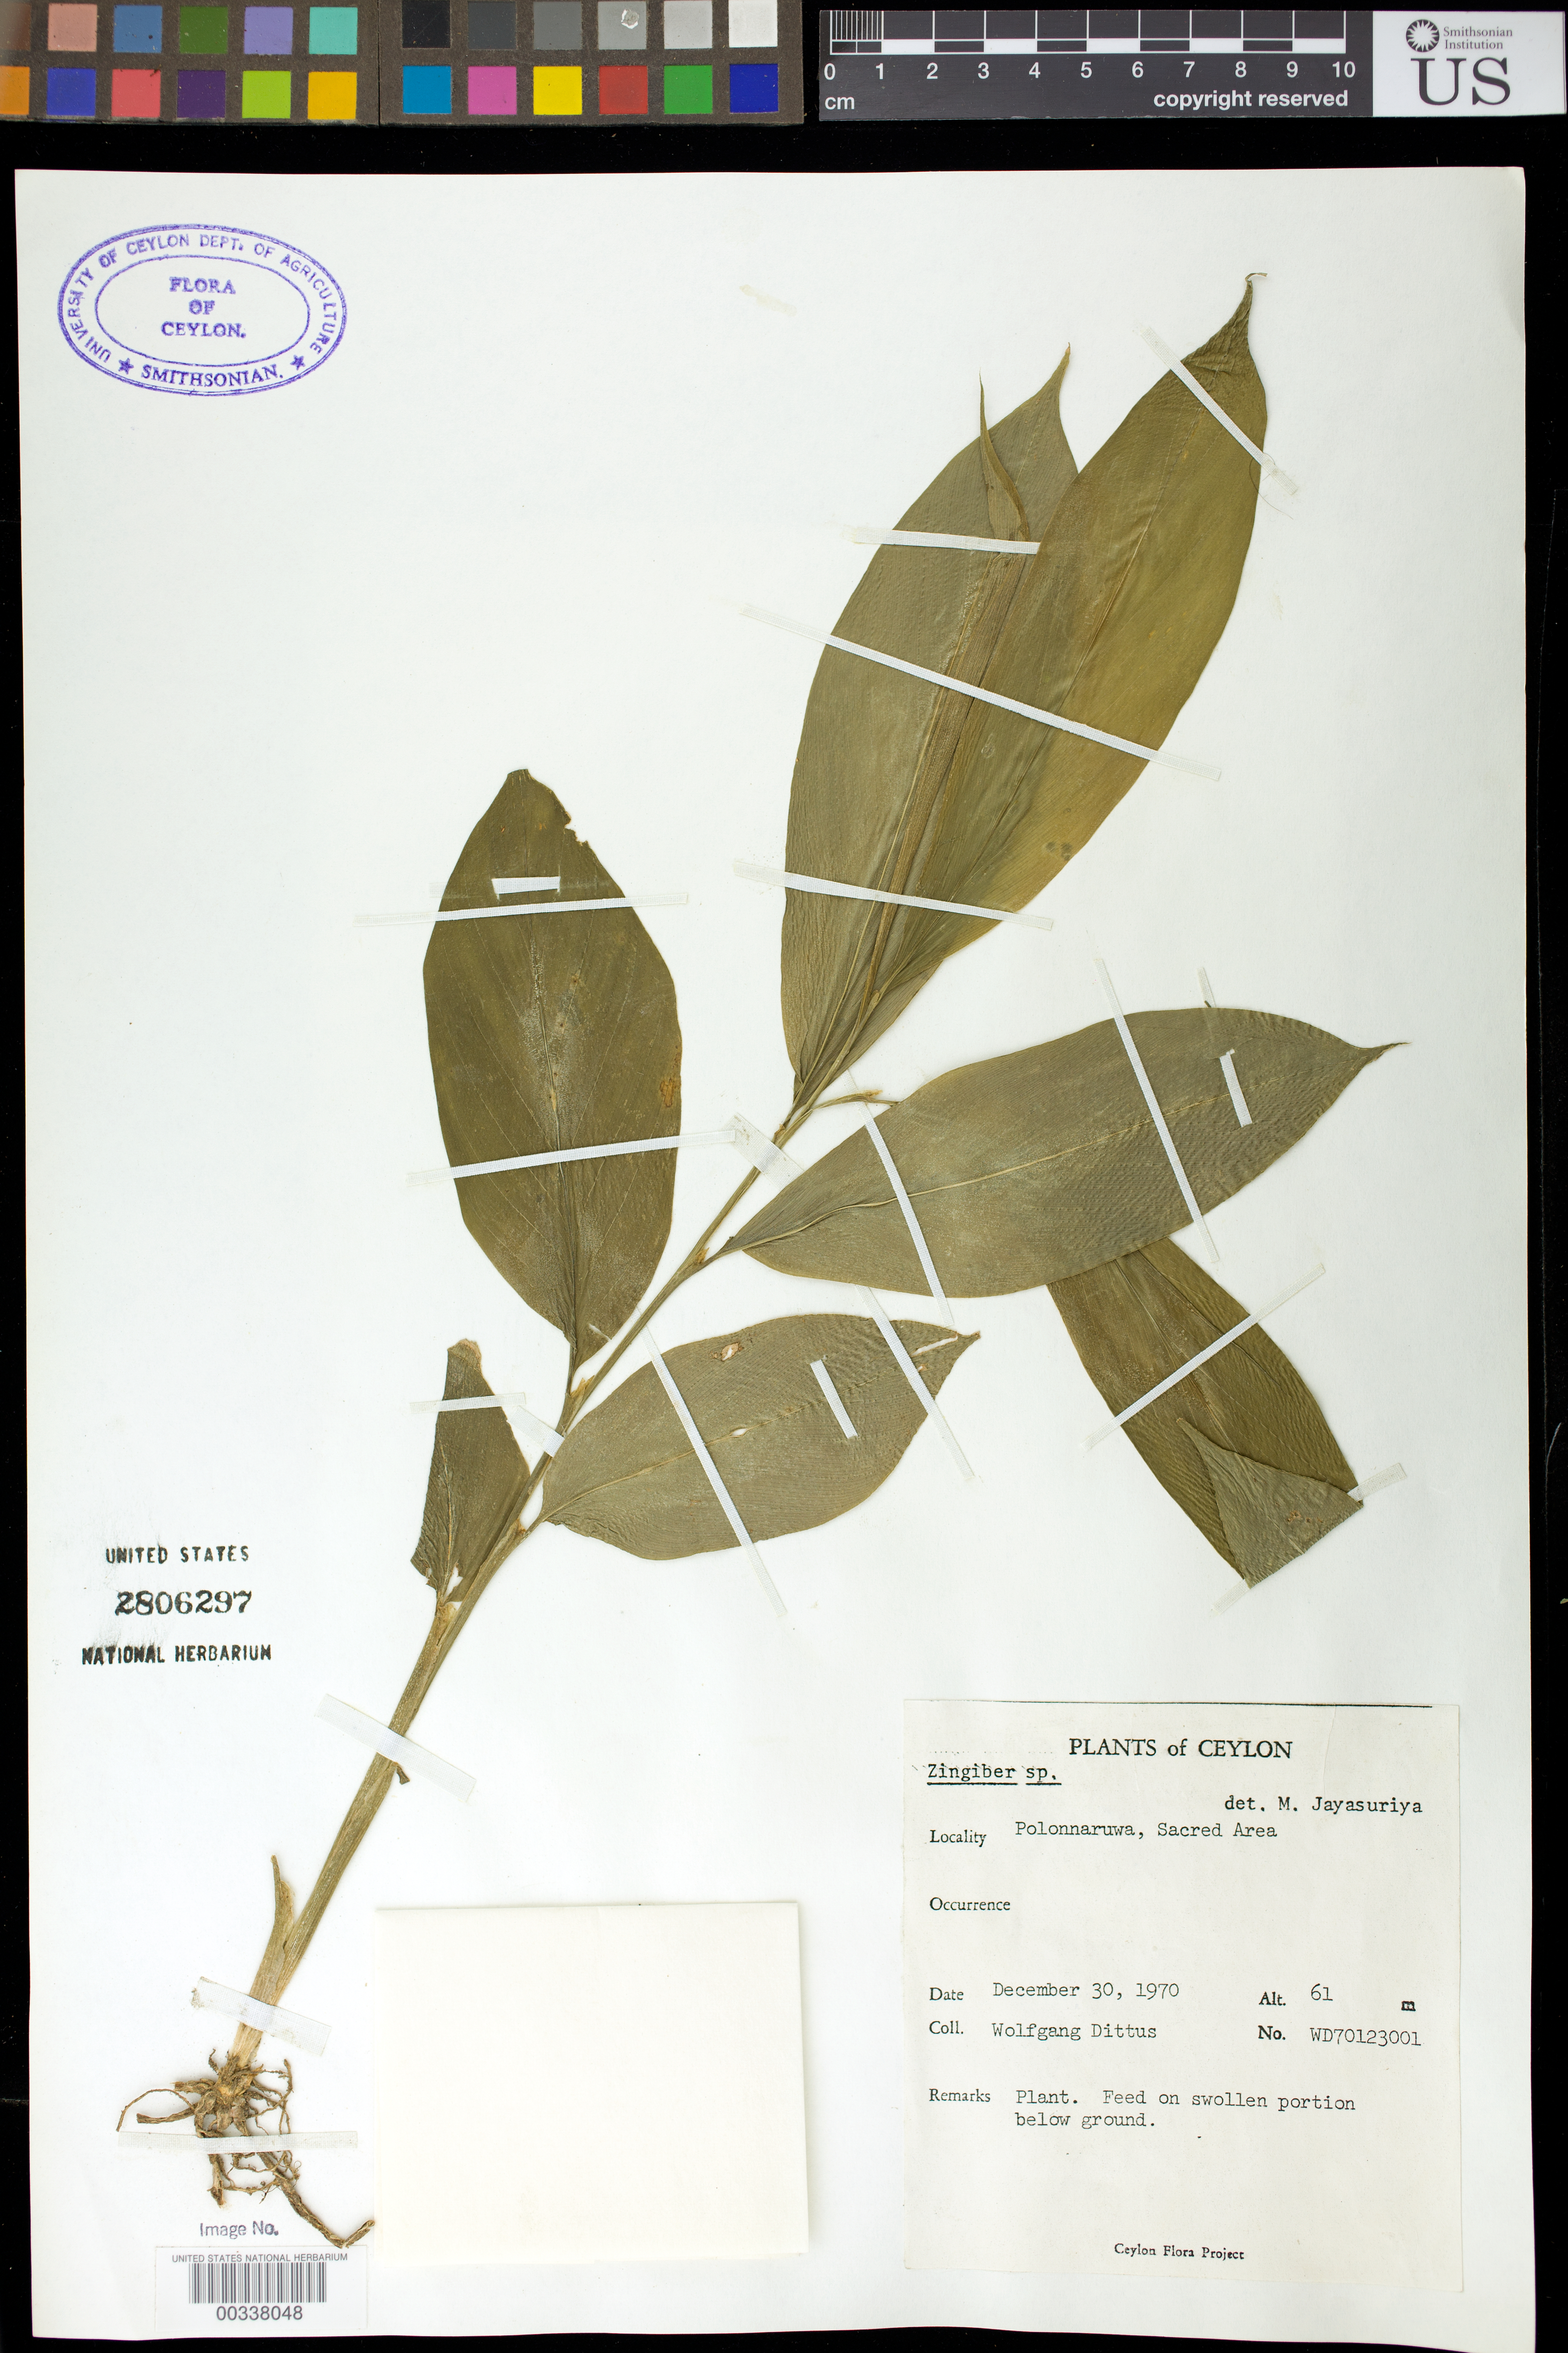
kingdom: Plantae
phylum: Tracheophyta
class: Liliopsida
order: Zingiberales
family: Zingiberaceae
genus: Zingiber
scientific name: Zingiber sp.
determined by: Jayasuriya, A. H. M.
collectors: W. Dittus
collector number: Wd70123001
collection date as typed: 30 Dec 1970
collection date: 1970-12-30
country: Sri Lanka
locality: Plants of ceylon, polonnaruwa, sacred area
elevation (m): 61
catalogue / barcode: US 2806297